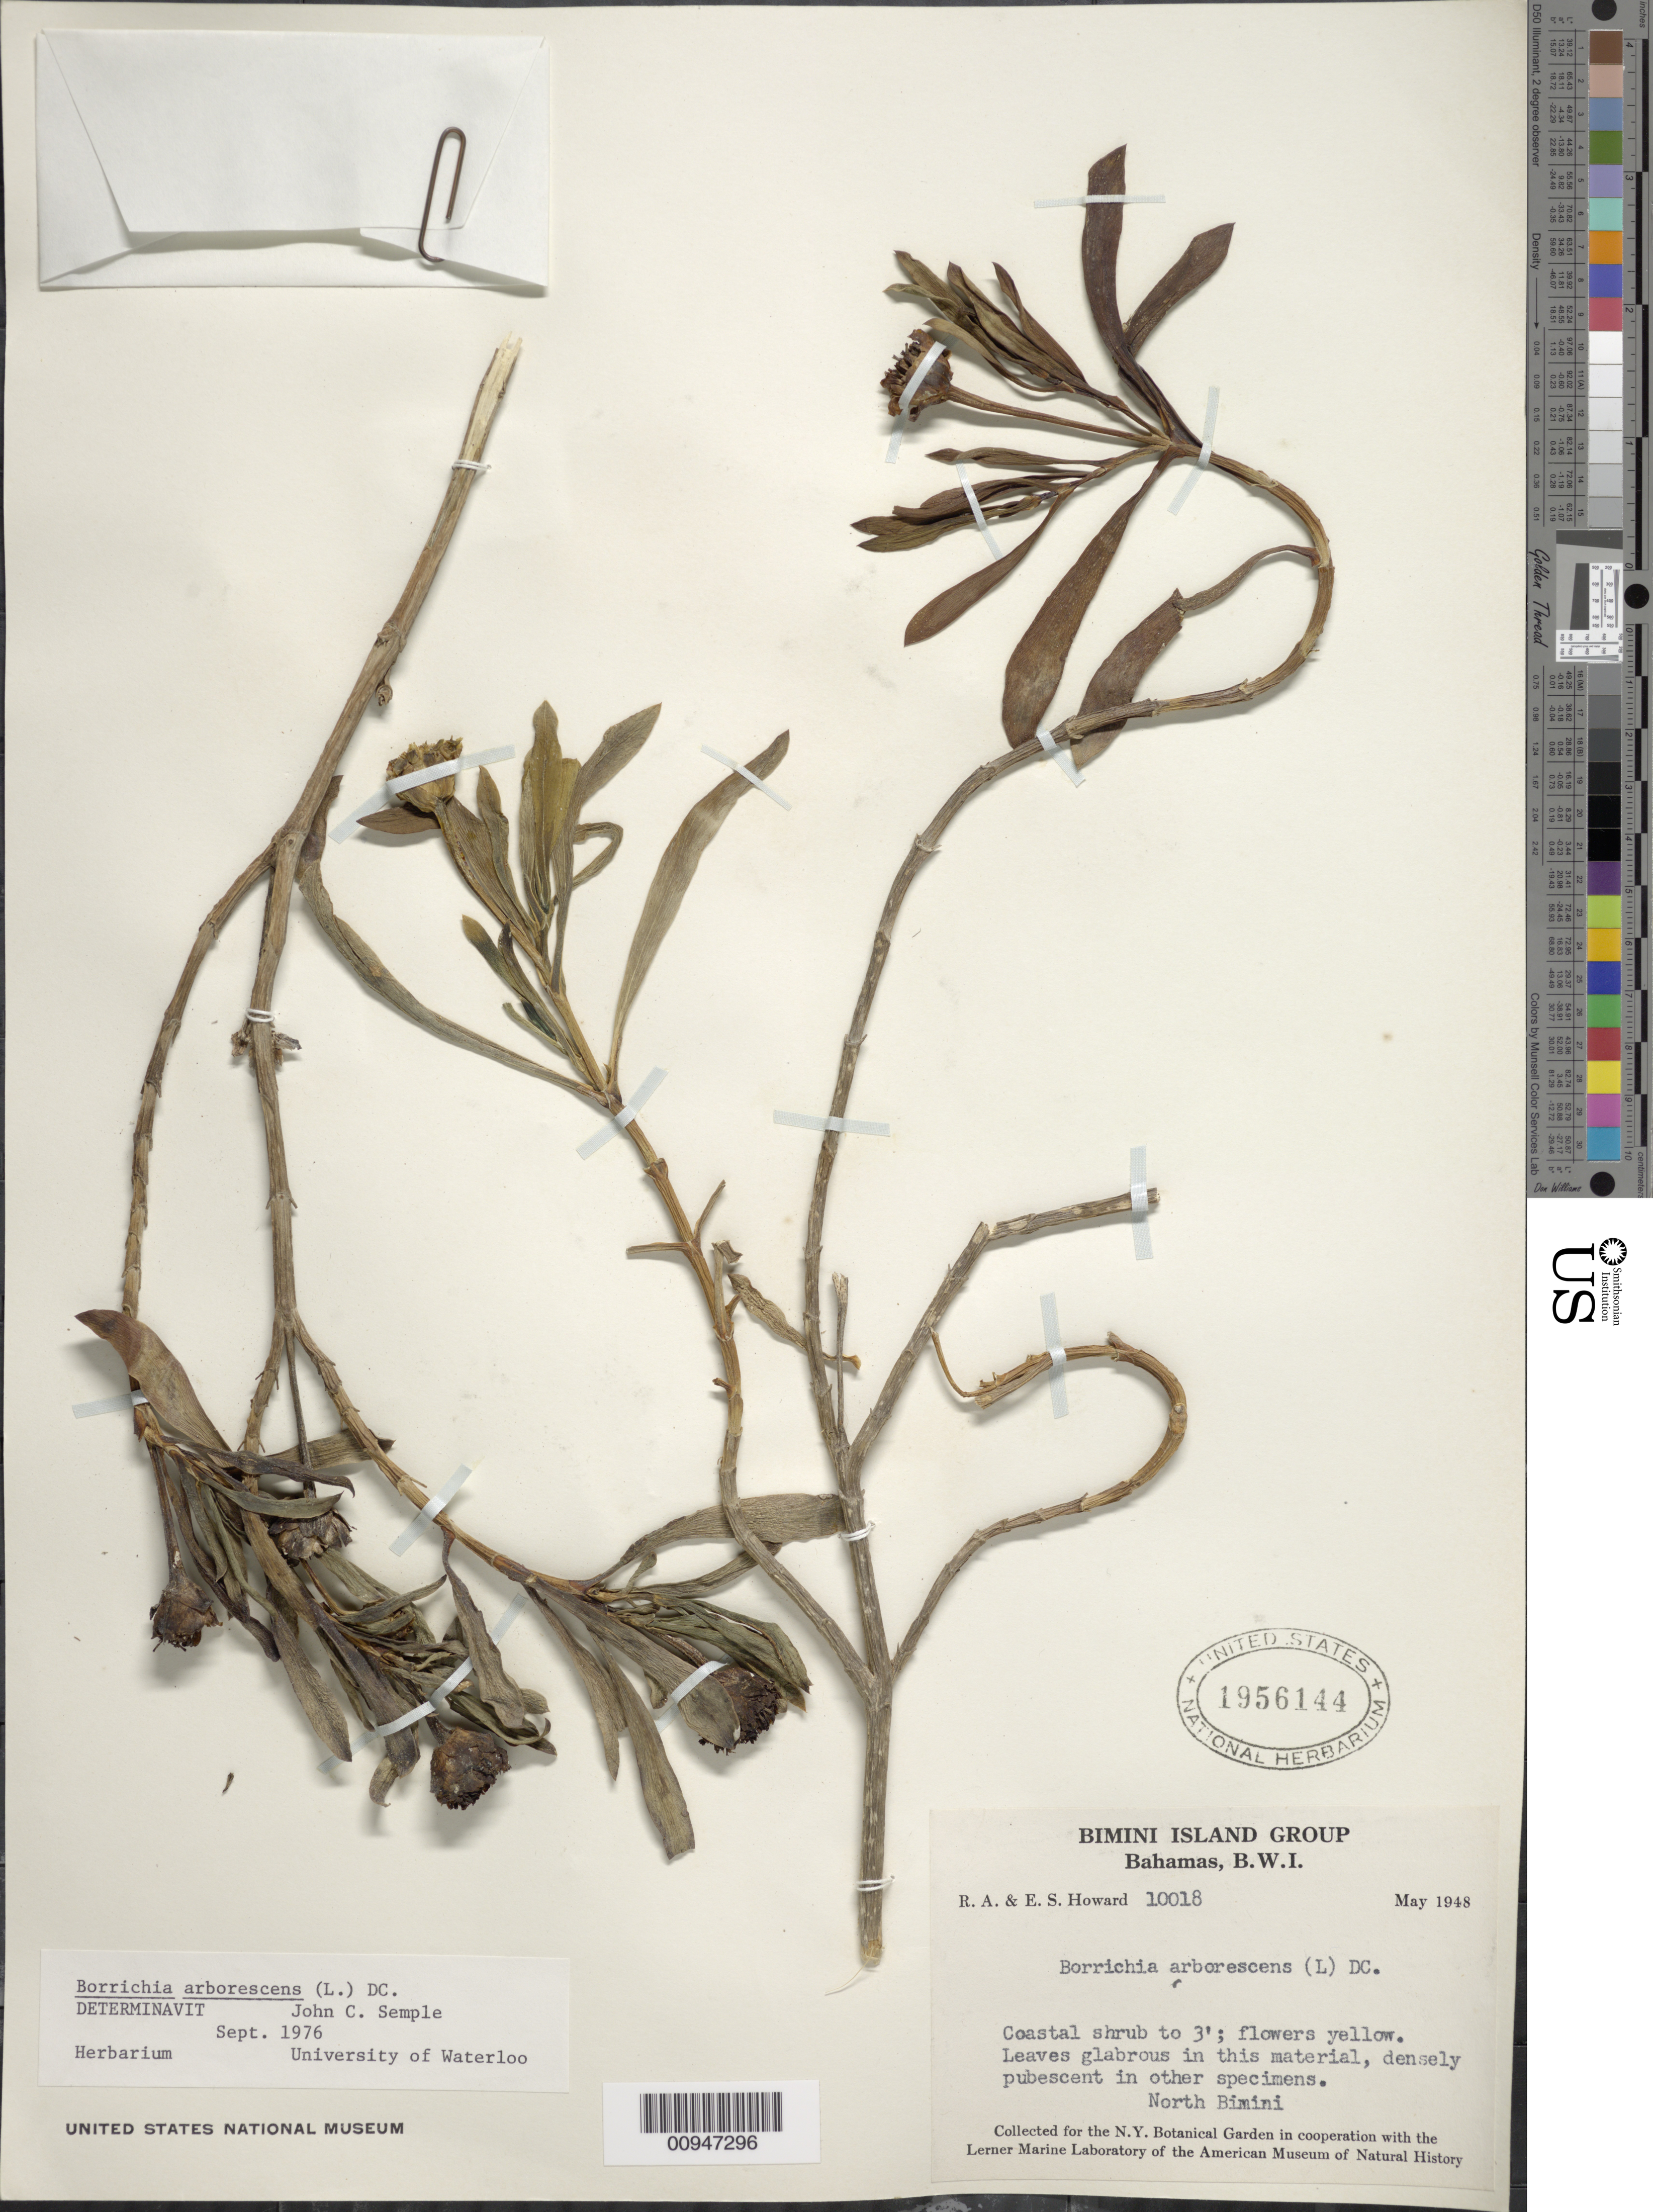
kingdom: Plantae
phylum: Tracheophyta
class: Magnoliopsida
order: Asterales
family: Asteraceae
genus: Borrichia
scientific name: Borrichia arborescens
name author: (L.) DC.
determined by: Semple, J. C.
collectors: R. A. Howard & E. S. Howard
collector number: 10018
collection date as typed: May 1948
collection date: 1948-05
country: Bahamas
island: North Bimini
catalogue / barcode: US 1956144